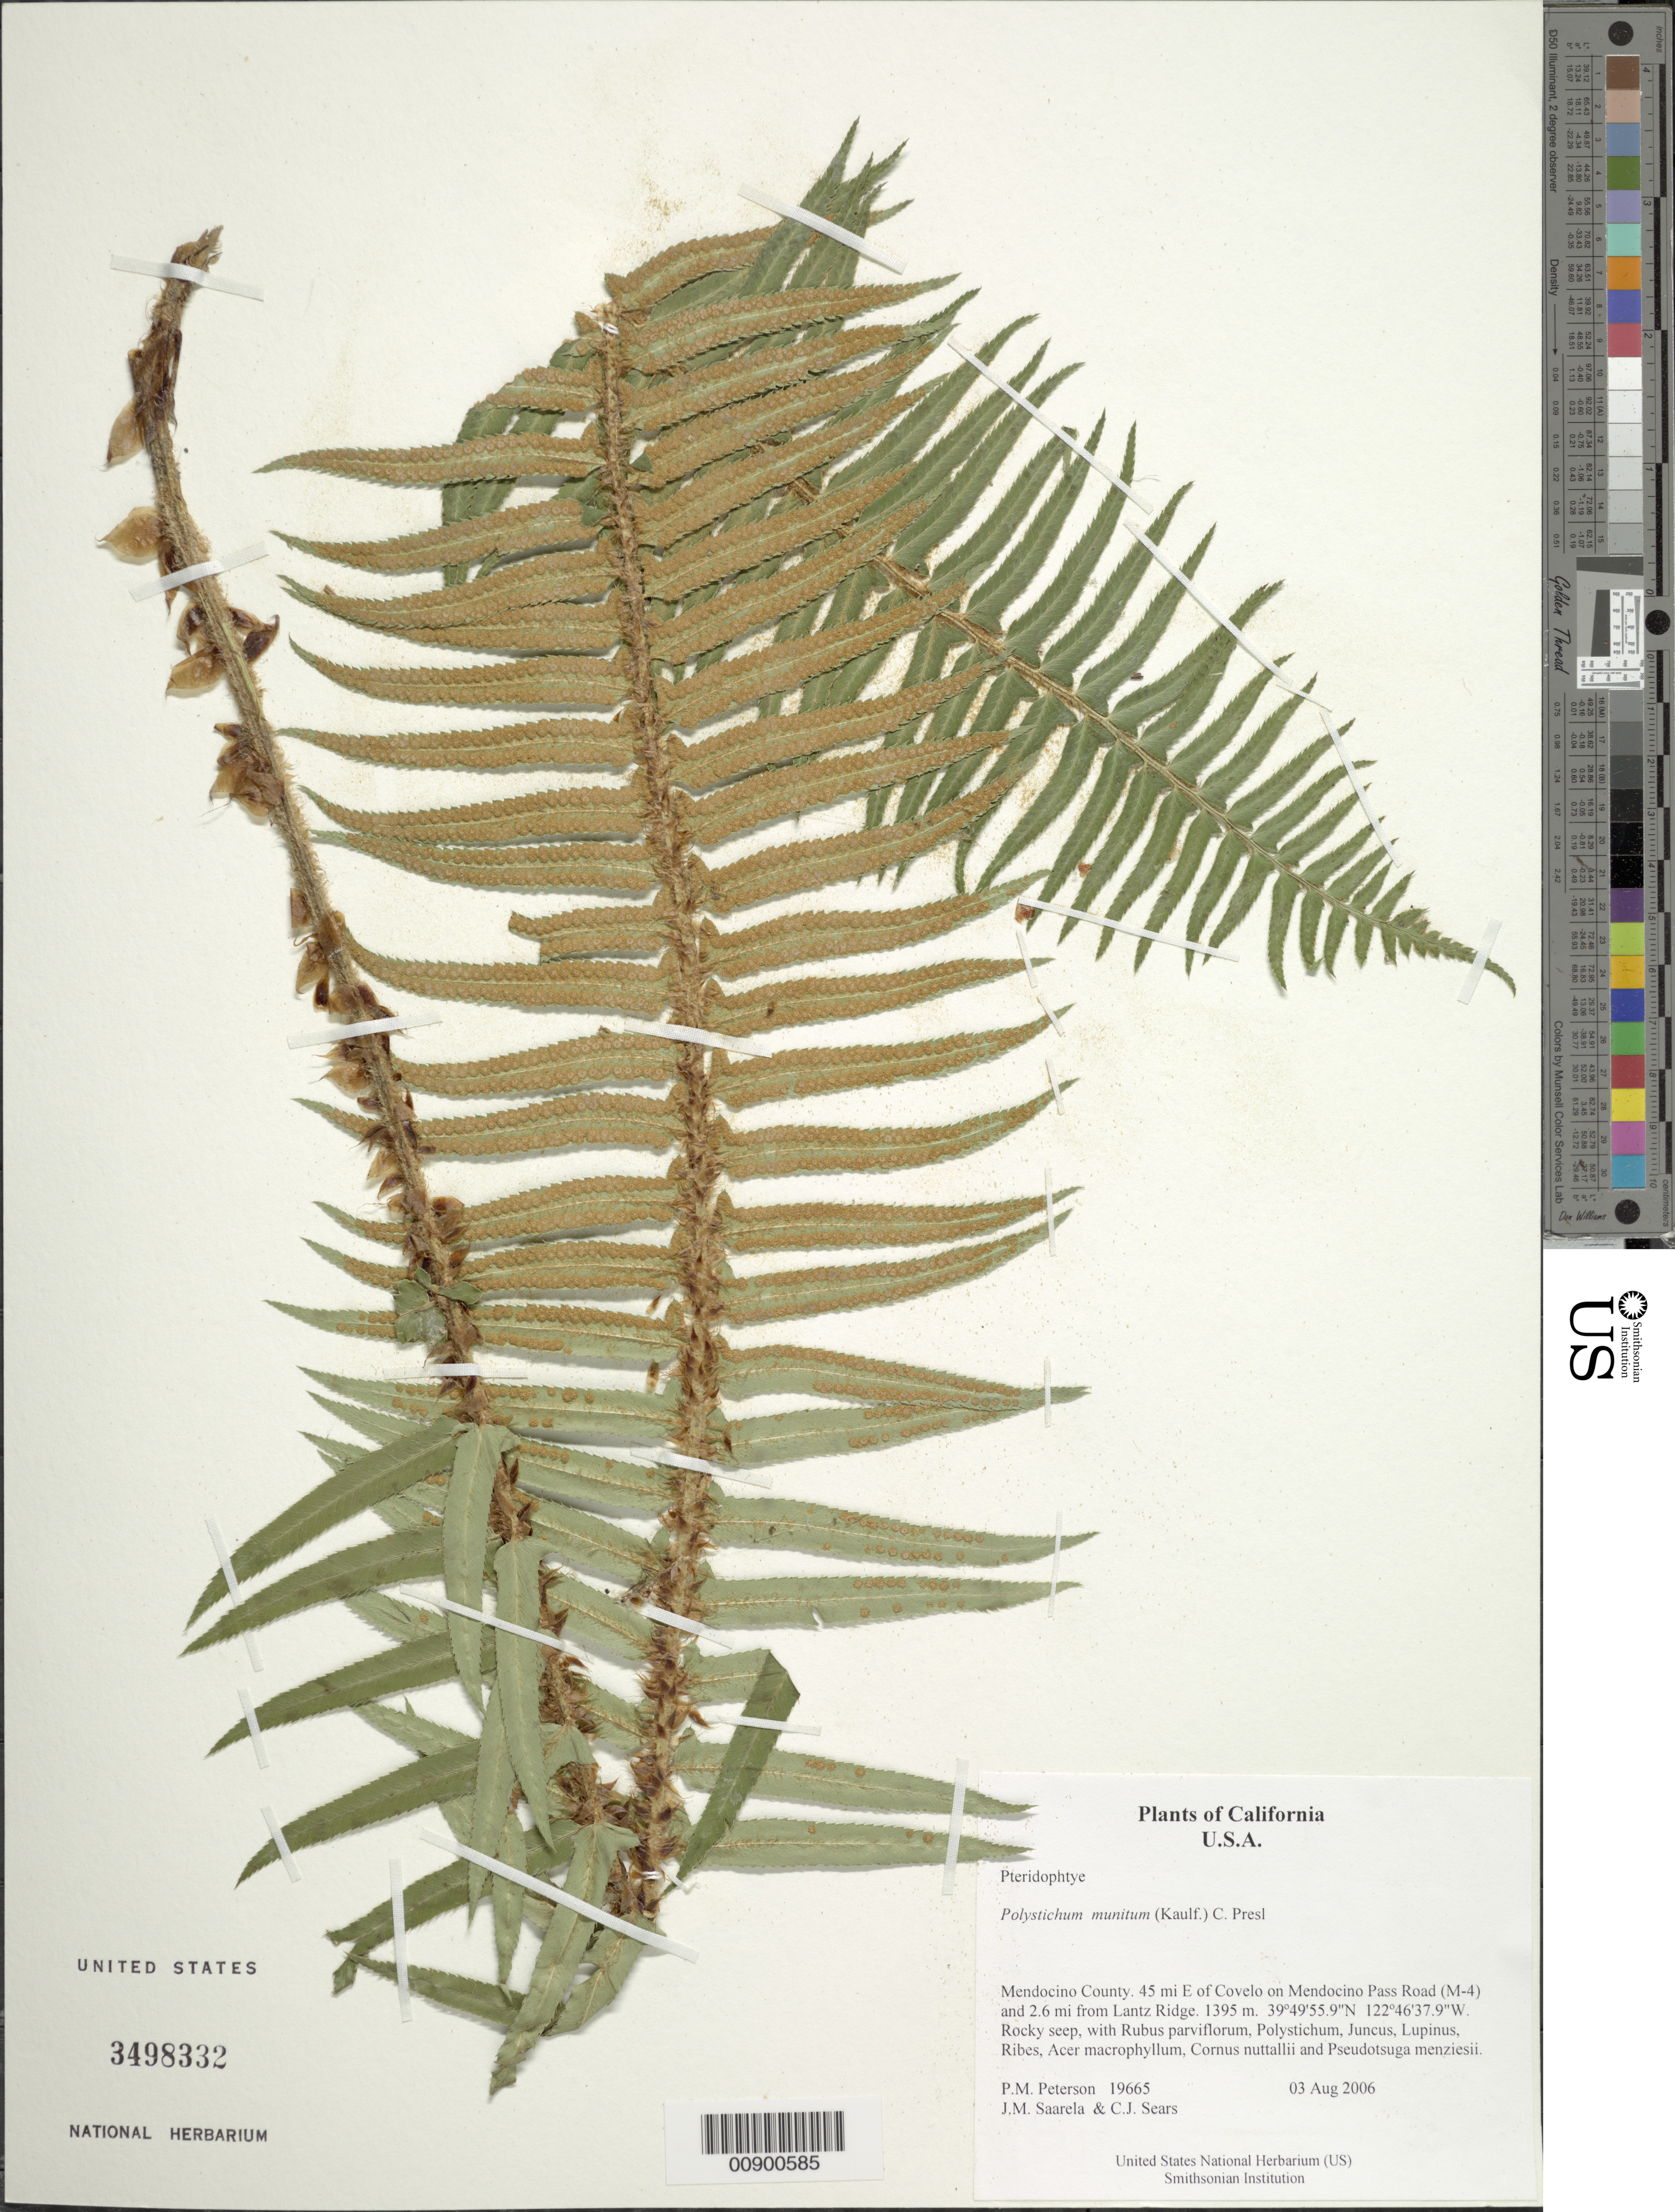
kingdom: Plantae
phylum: Tracheophyta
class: Polypodiopsida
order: Polypodiales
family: Dryopteridaceae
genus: Polystichum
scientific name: Polystichum munitum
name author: (Kaulf.) C. Presl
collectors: P. M. Peterson, J. Saarela & C. Sears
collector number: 19665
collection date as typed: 03 Aug 2006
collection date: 2006-08-03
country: United States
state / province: California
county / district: Mendocino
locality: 45 mi E of Covelo on Mendocino Pass Road (M-4) and 2.6 mi from Lantz Ridge.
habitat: Rocky seep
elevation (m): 1395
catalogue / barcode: US 3498332